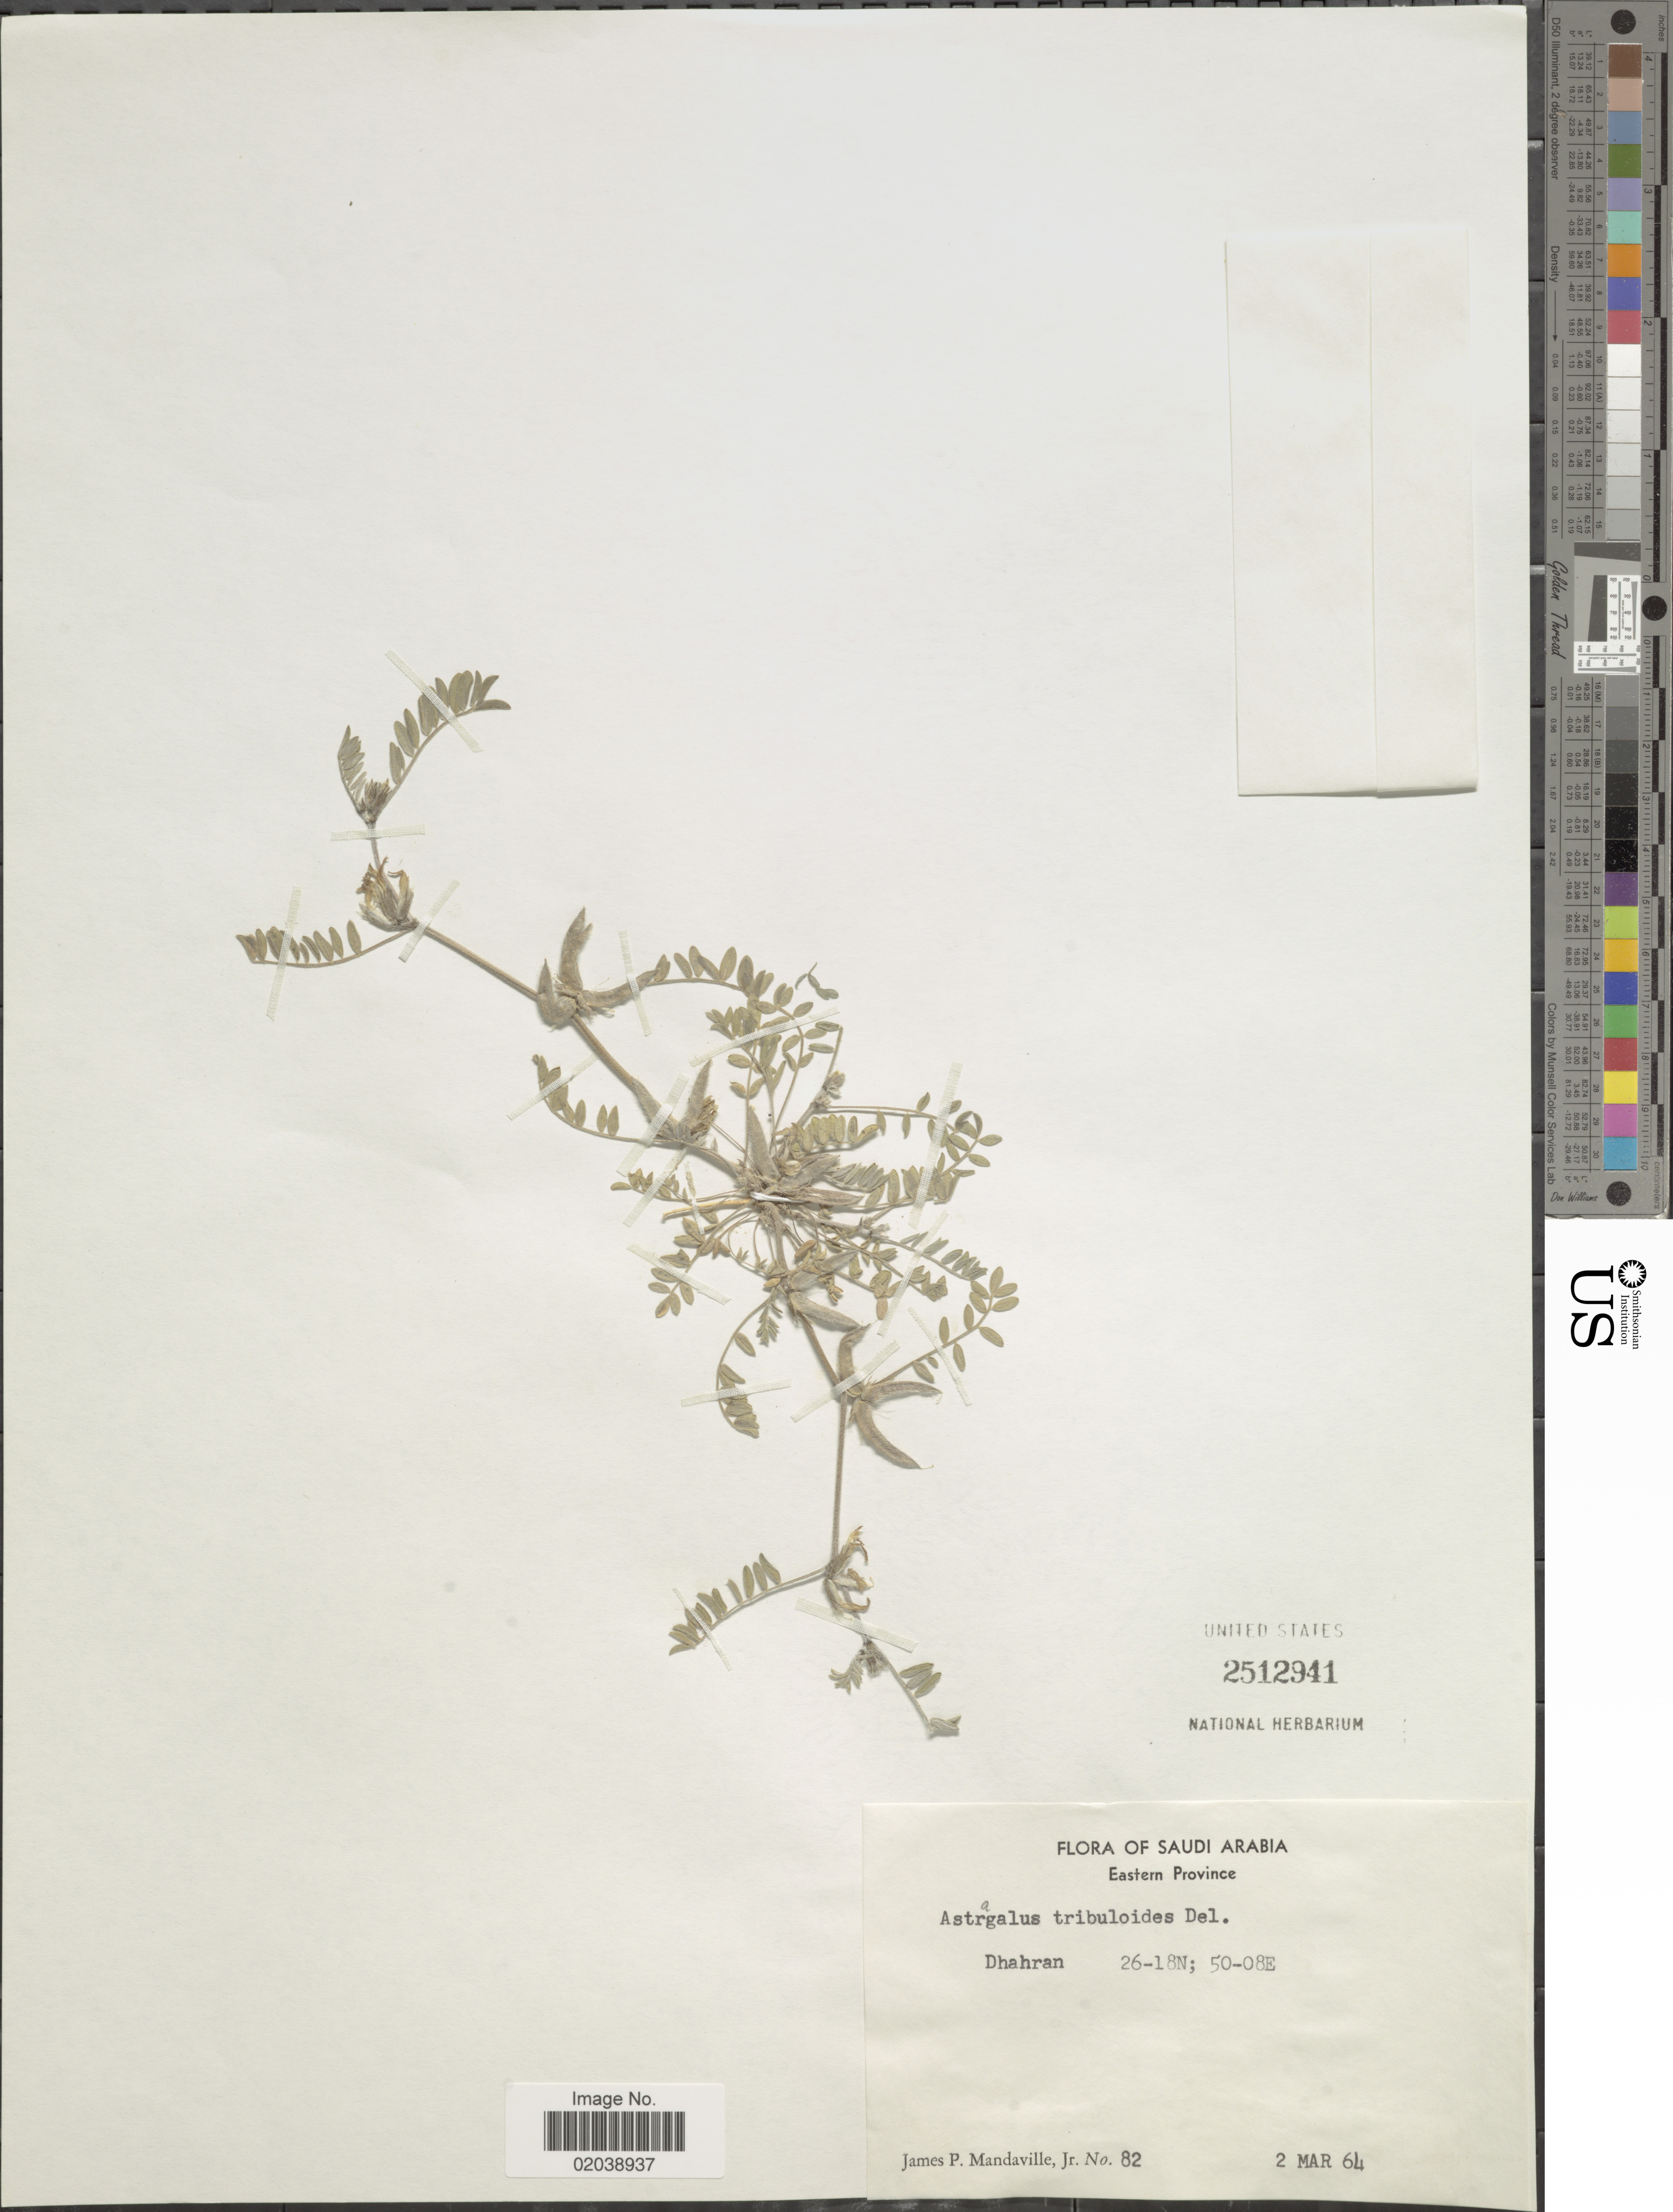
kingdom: Plantae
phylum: Tracheophyta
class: Magnoliopsida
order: Fabales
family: Fabaceae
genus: Astragalus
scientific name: Astragalus tribuloides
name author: Delile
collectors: J. Mandaville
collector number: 82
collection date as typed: Transcribed d/m/y: 2/3/64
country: Saudi Arabia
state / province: Ash Sharqiyah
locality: Saudi Arabia, Eastern Province, Dhahran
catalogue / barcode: US 2512941